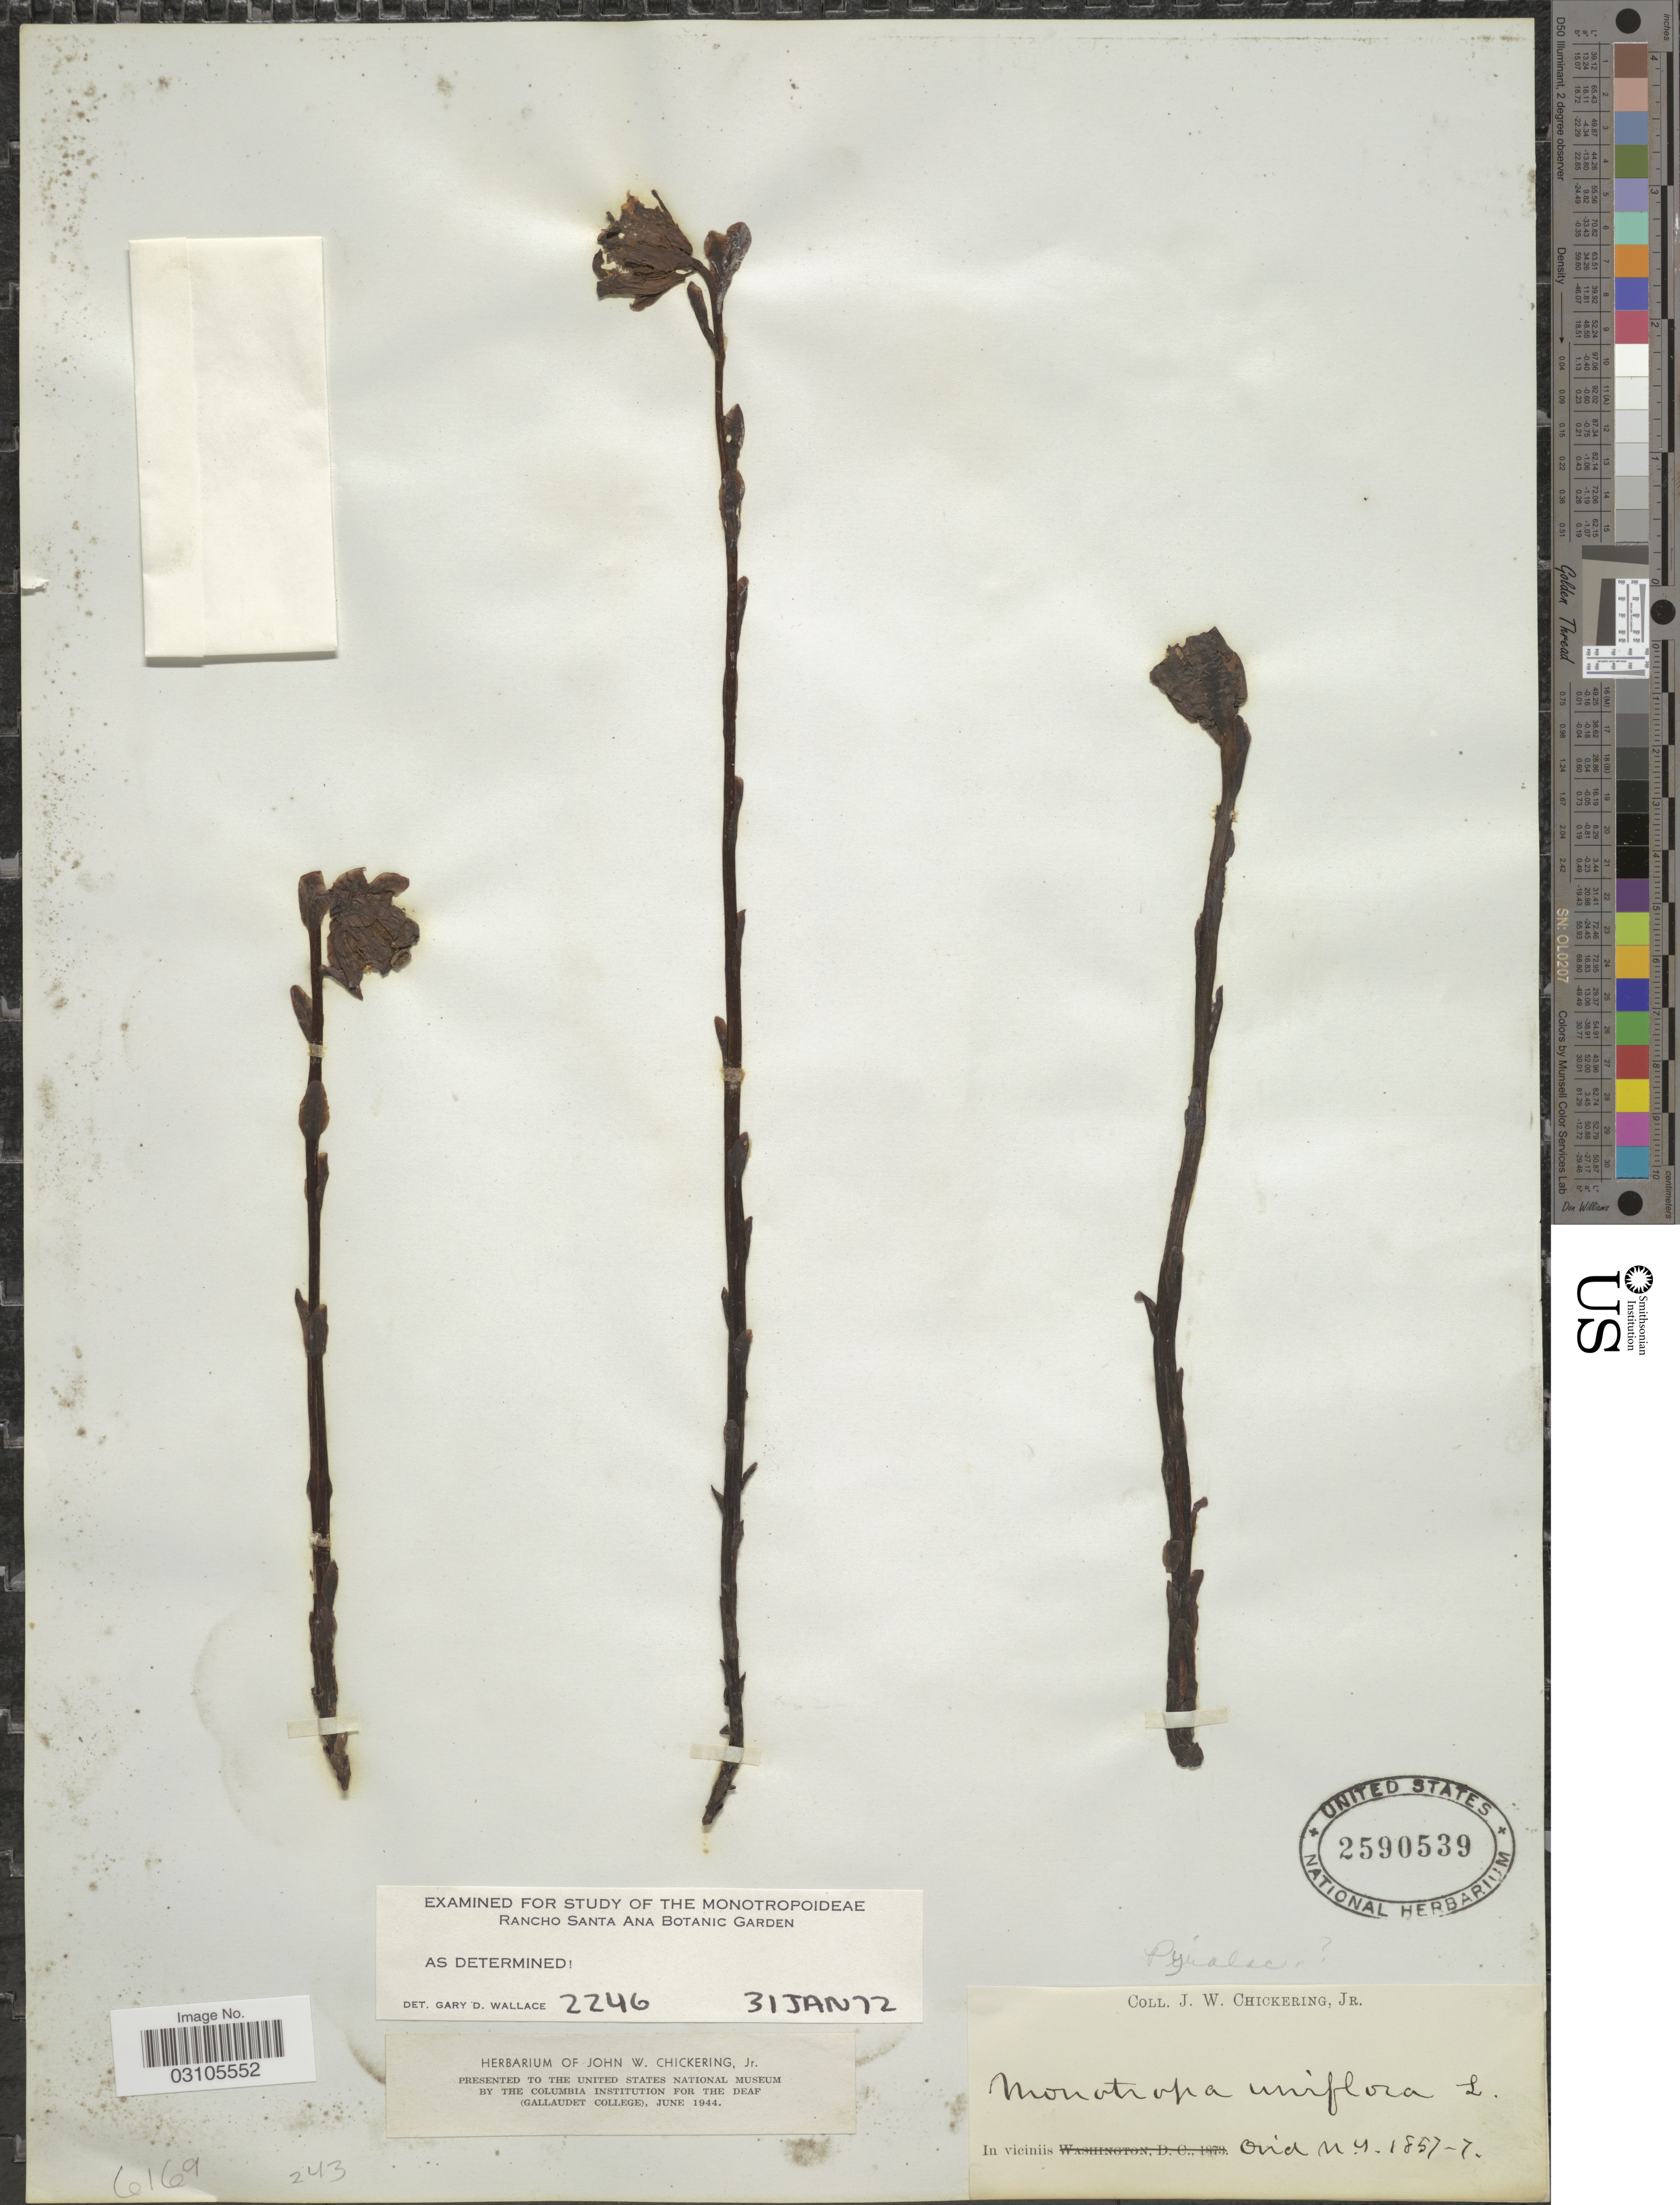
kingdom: Plantae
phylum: Tracheophyta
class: Magnoliopsida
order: Ericales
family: Ericaceae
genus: Monotropa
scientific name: Monotropa uniflora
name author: L.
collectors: J. W. Chickering Jr.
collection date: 1857/1877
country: United States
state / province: New York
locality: In viciniis Ovid.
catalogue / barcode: US 2590539